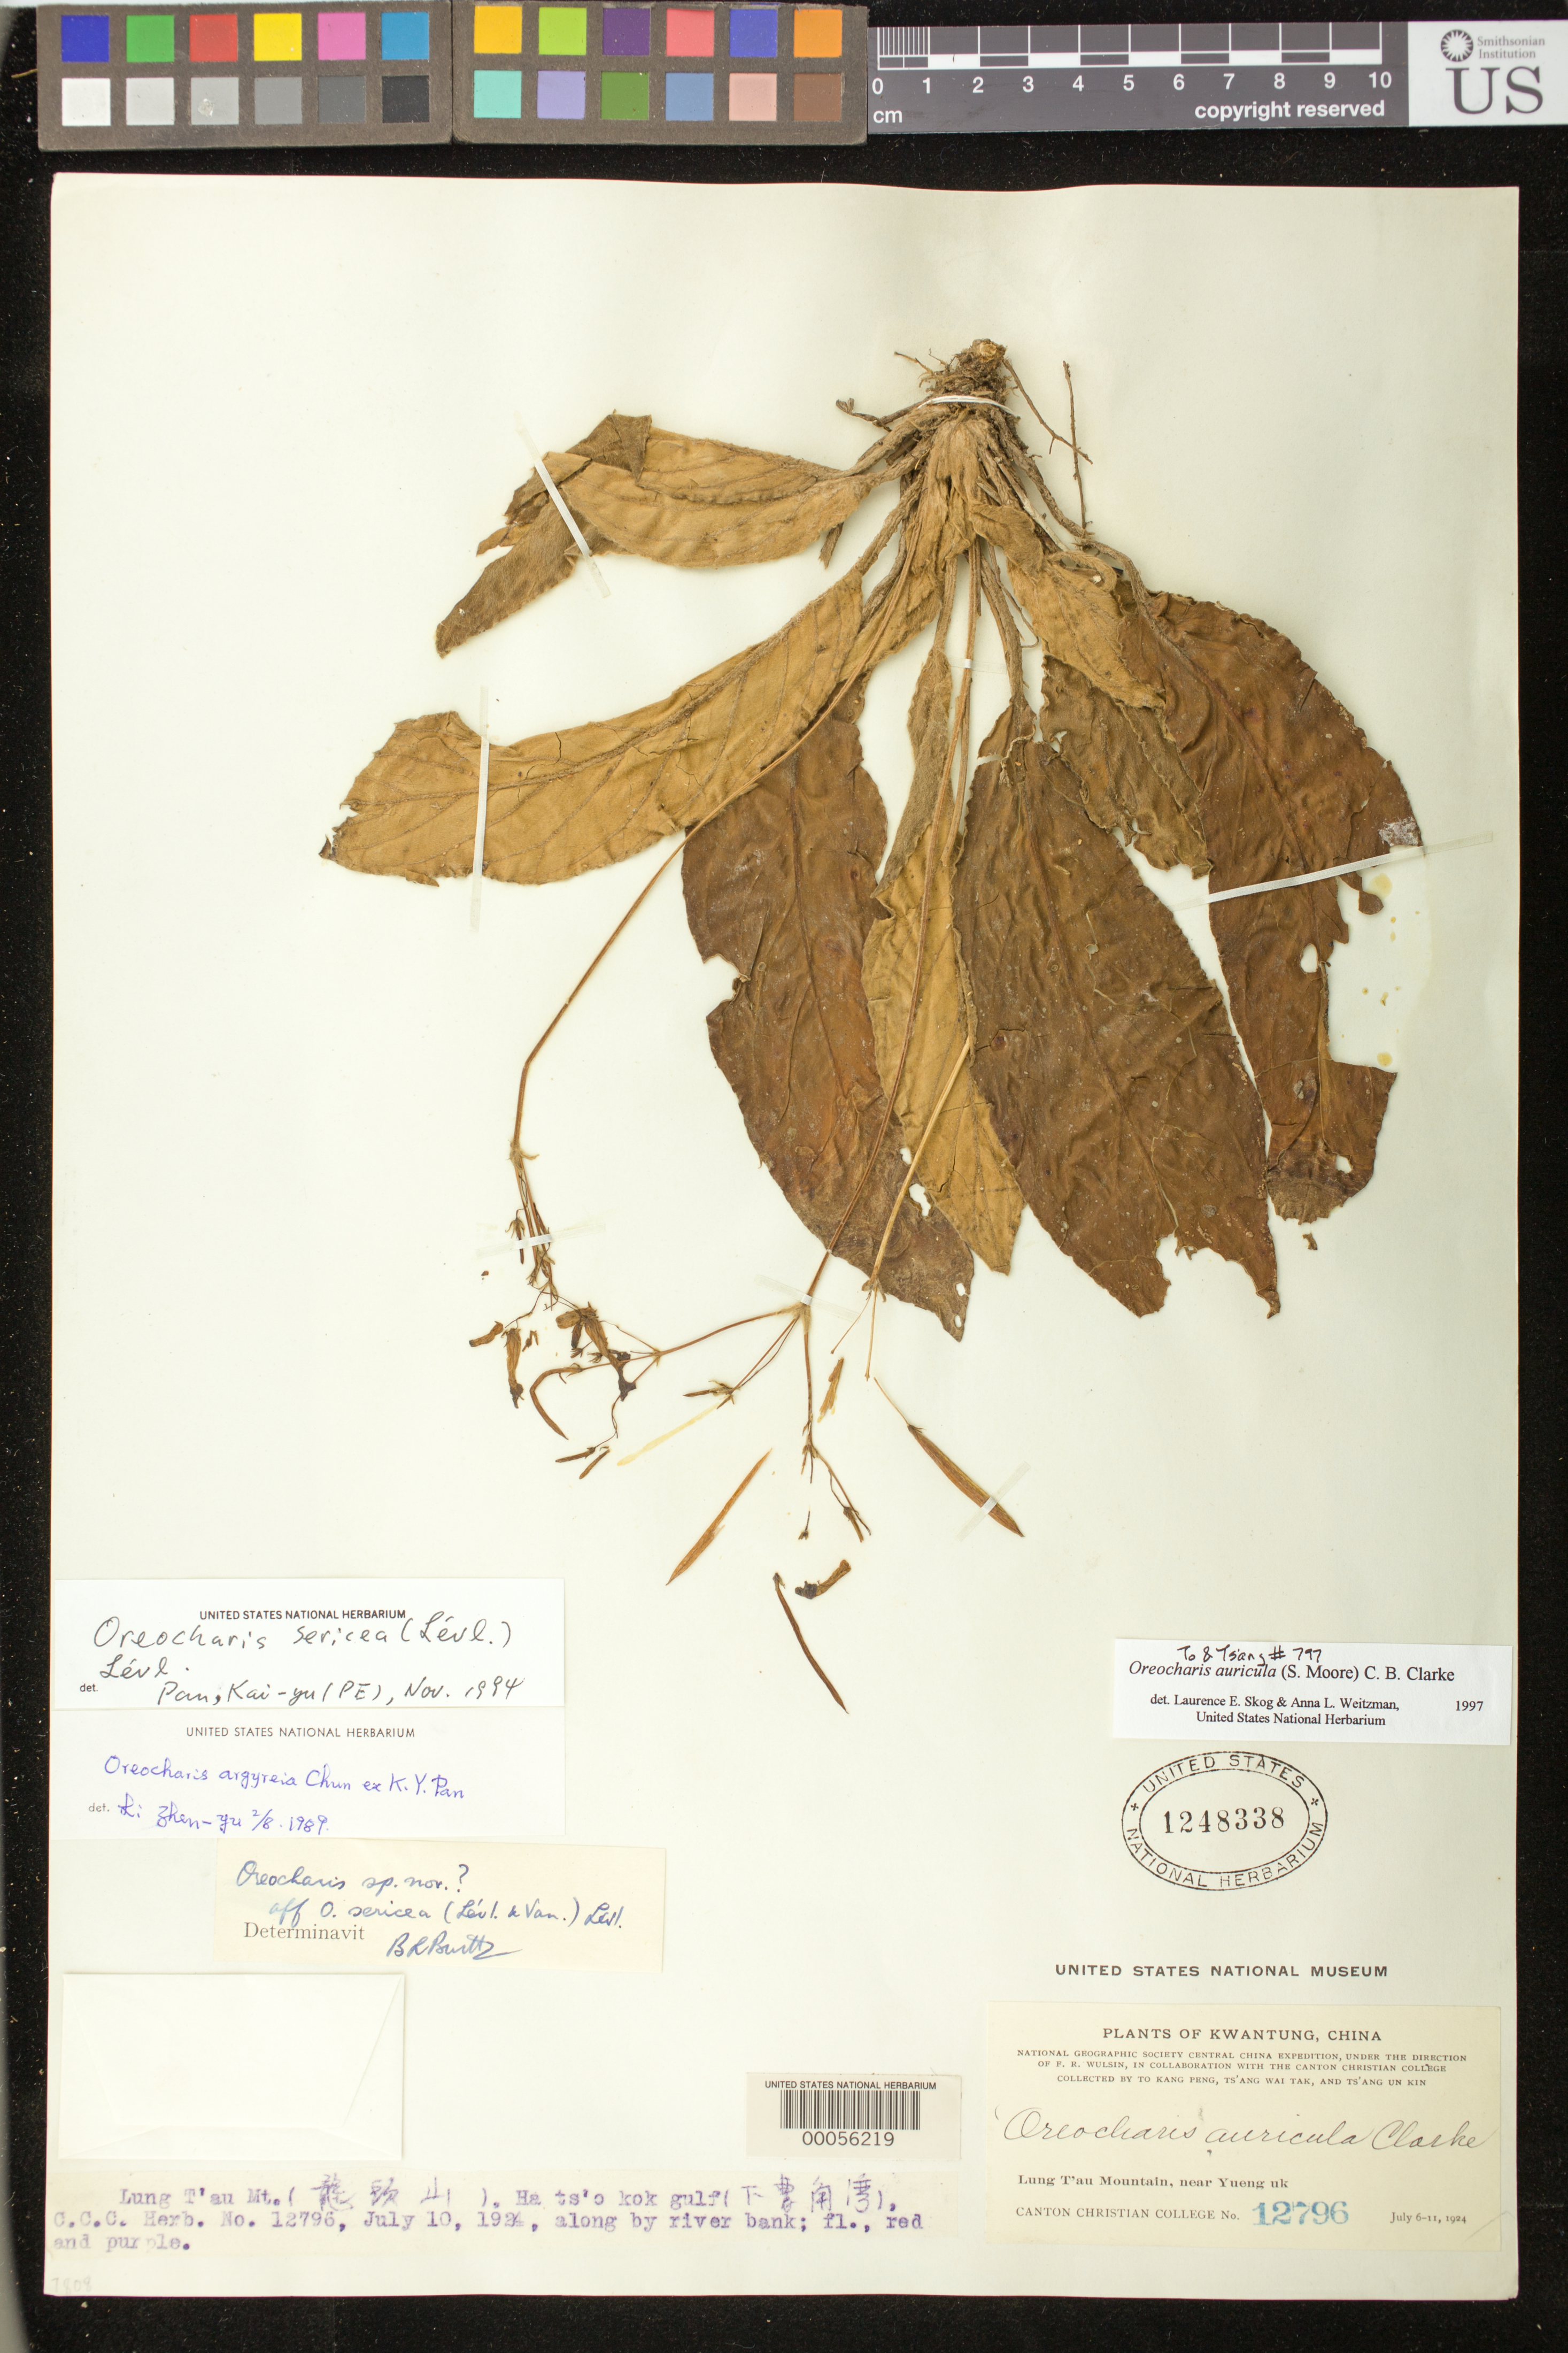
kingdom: Plantae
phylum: Tracheophyta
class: Magnoliopsida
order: Lamiales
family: Gesneriaceae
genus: Oreocharis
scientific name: Oreocharis argyreia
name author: Chun ex K.Y. Pan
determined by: Zhen-yu, L.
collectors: T. K. Peng, T. Kin & T. Tak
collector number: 12796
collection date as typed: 10 Jul 1924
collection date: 1924-07-10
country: China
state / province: Guangdong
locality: Lung tau mountain, near yueng uk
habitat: Along river bank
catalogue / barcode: US 1248338